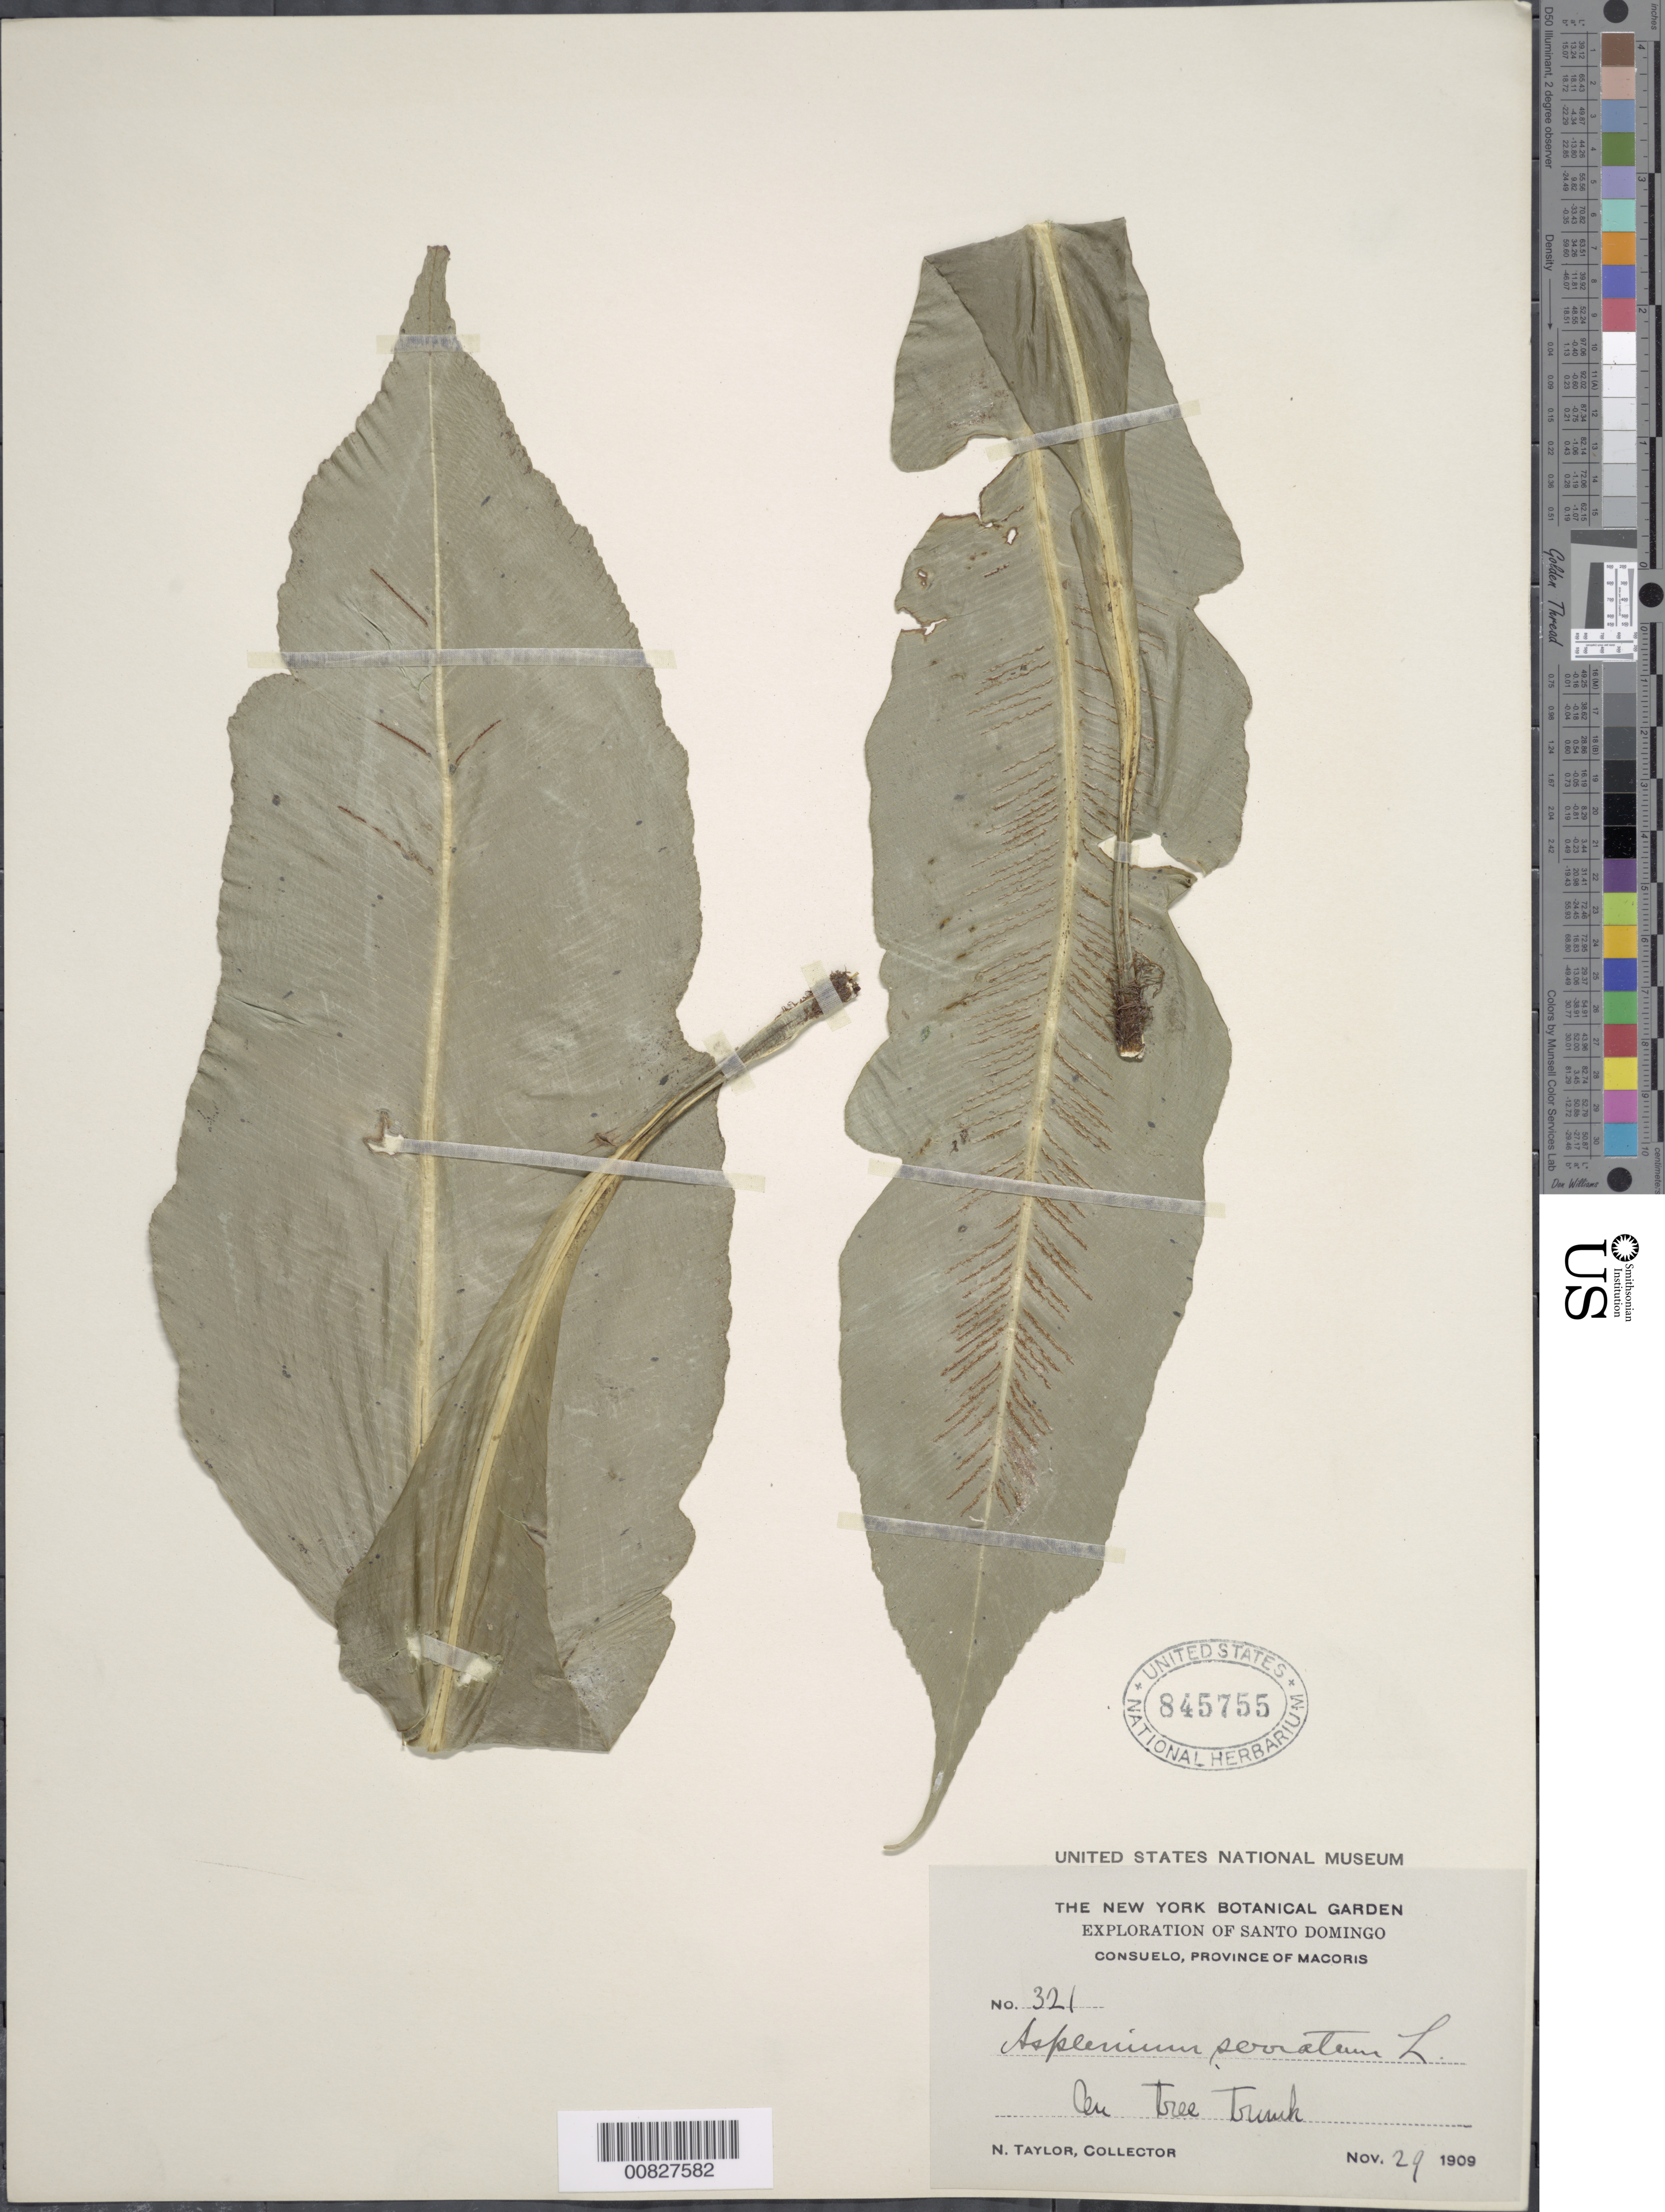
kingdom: Plantae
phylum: Tracheophyta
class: Polypodiopsida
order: Polypodiales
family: Aspleniaceae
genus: Asplenium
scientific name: Asplenium serratum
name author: L.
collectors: N. Taylor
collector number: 321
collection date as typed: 29 Nov 1909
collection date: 1909-11-29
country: Dominican Republic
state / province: Maria Trinidad Sanchez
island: Hispaniola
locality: Prov. Macoris, consuelo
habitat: On tree trunk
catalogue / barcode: US 845755